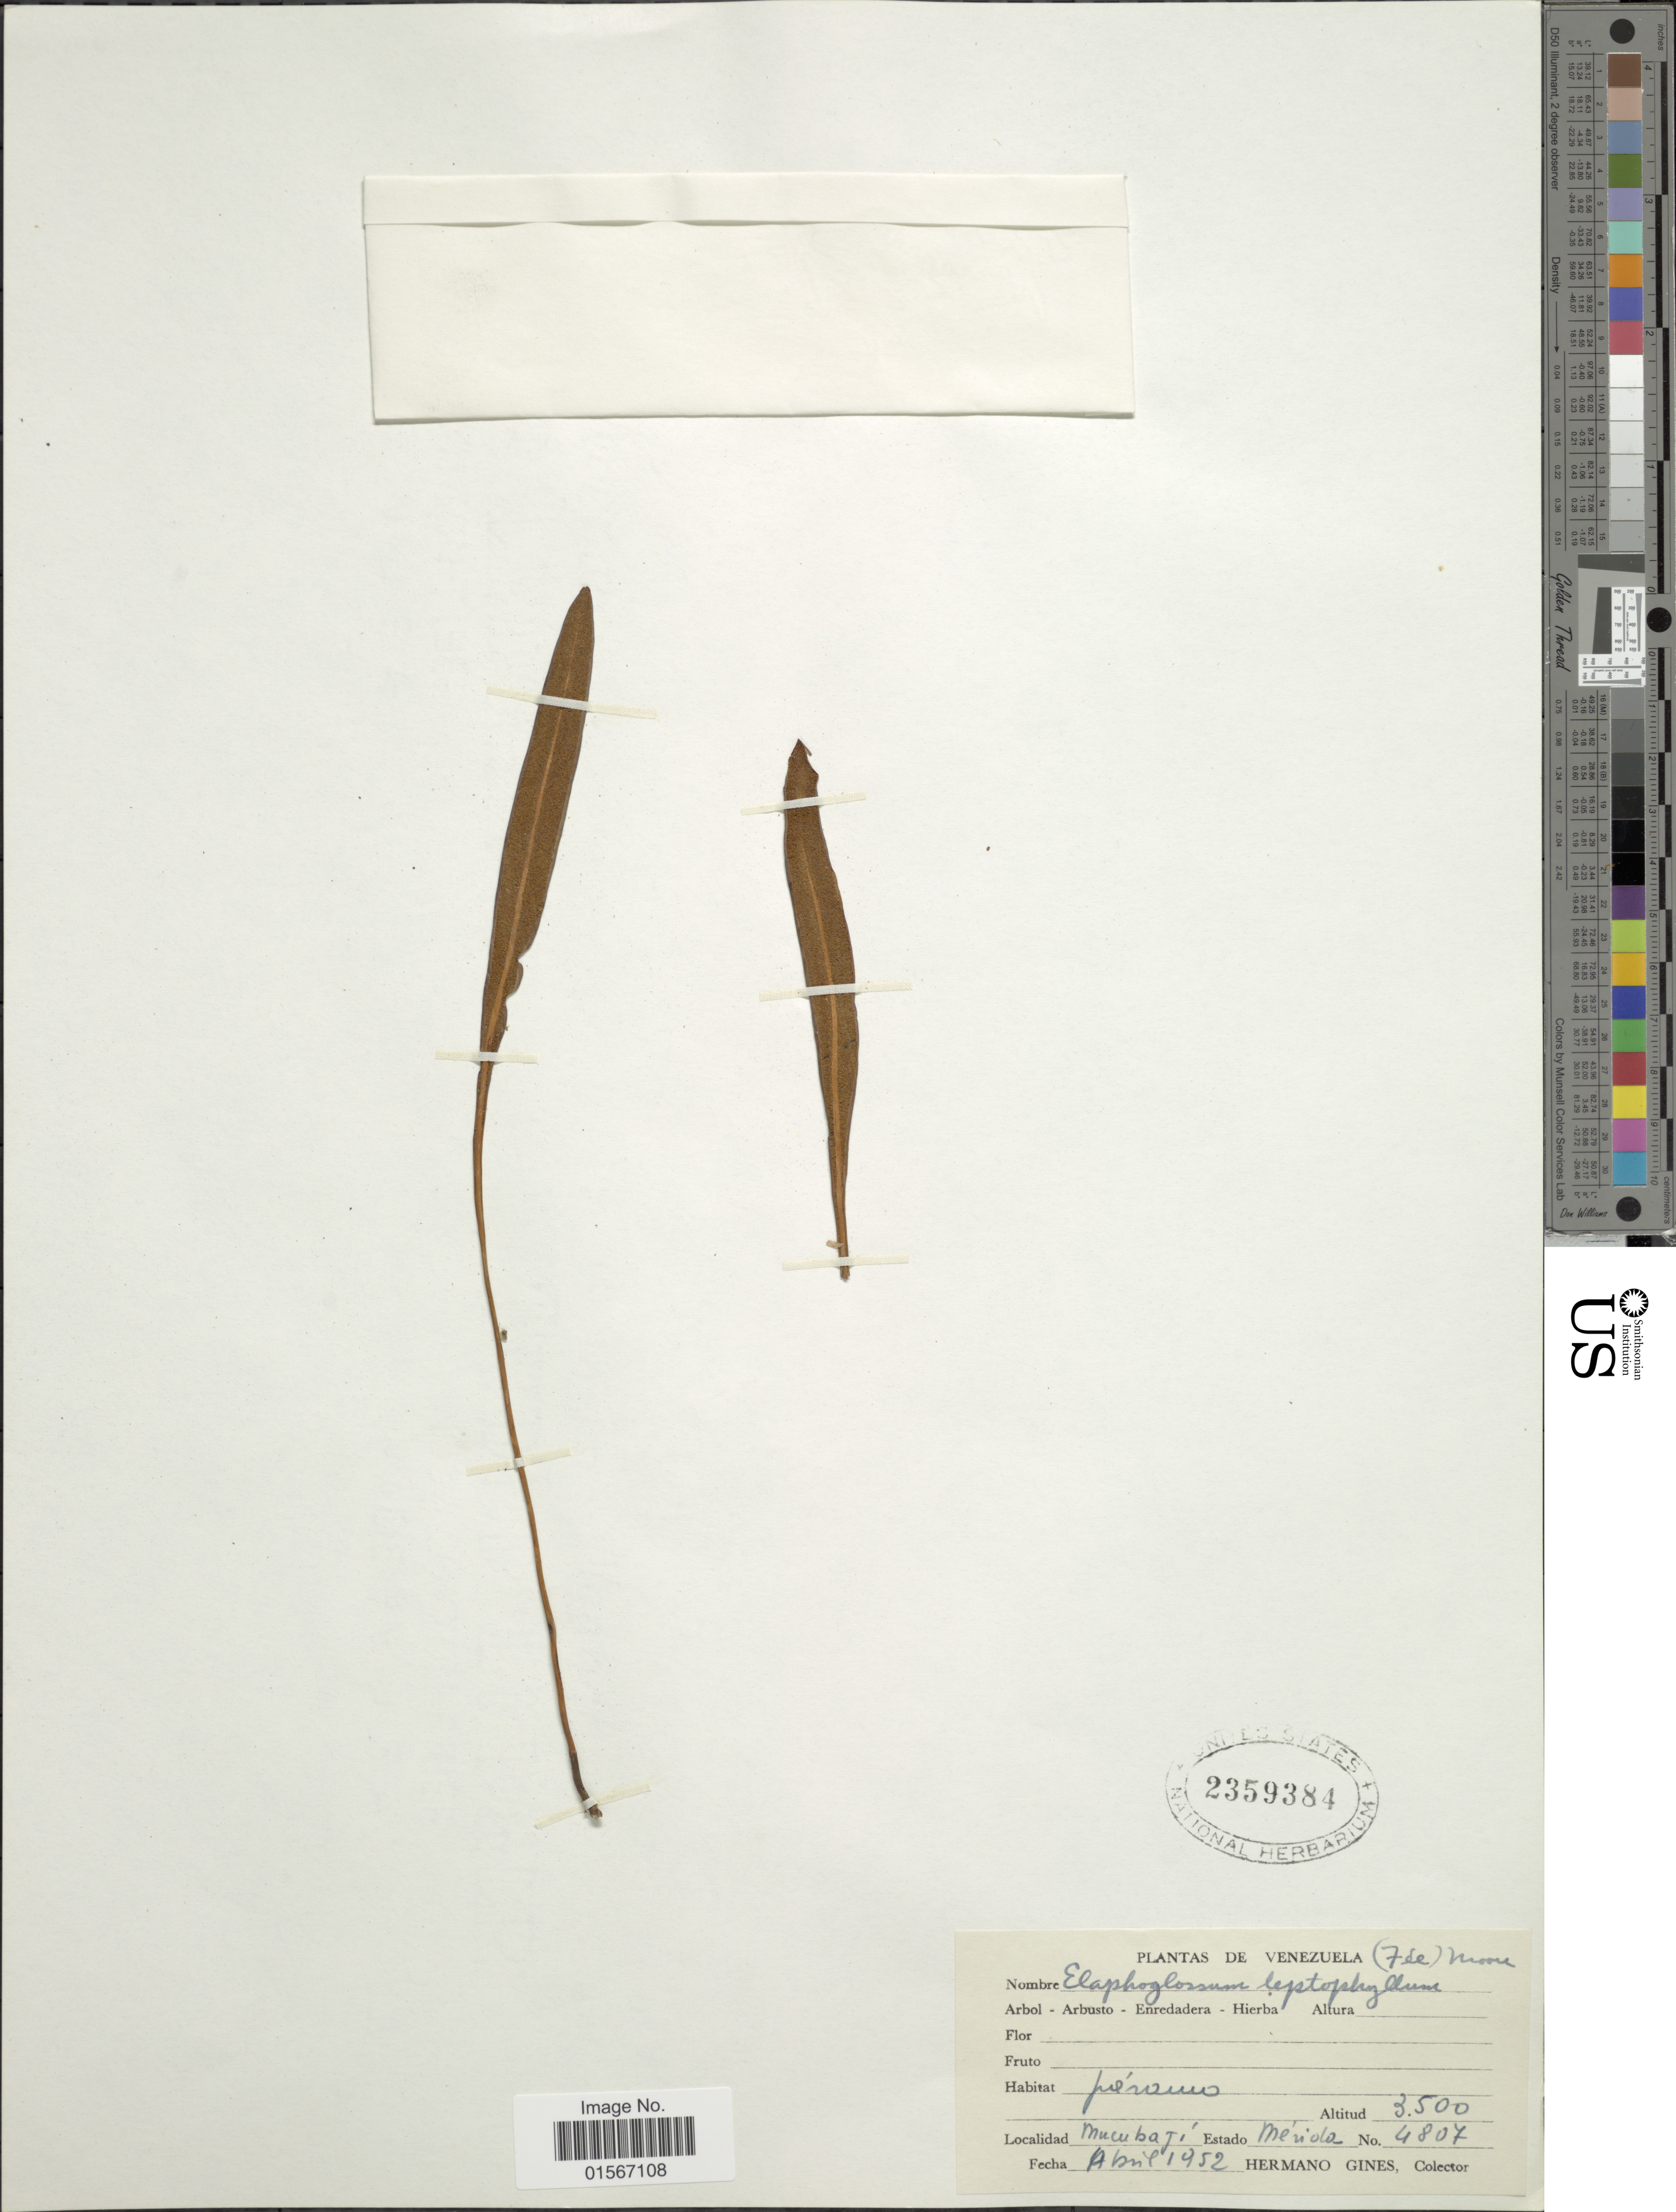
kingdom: Plantae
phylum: Tracheophyta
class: Polypodiopsida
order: Polypodiales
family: Dryopteridaceae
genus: Elaphoglossum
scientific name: Elaphoglossum minutum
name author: (Pohl ex Fée) T. Moore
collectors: Bro. Gines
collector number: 4807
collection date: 1952-04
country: Venezuela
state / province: Mérida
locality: Mucubatí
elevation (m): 3500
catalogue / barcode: US 2359384